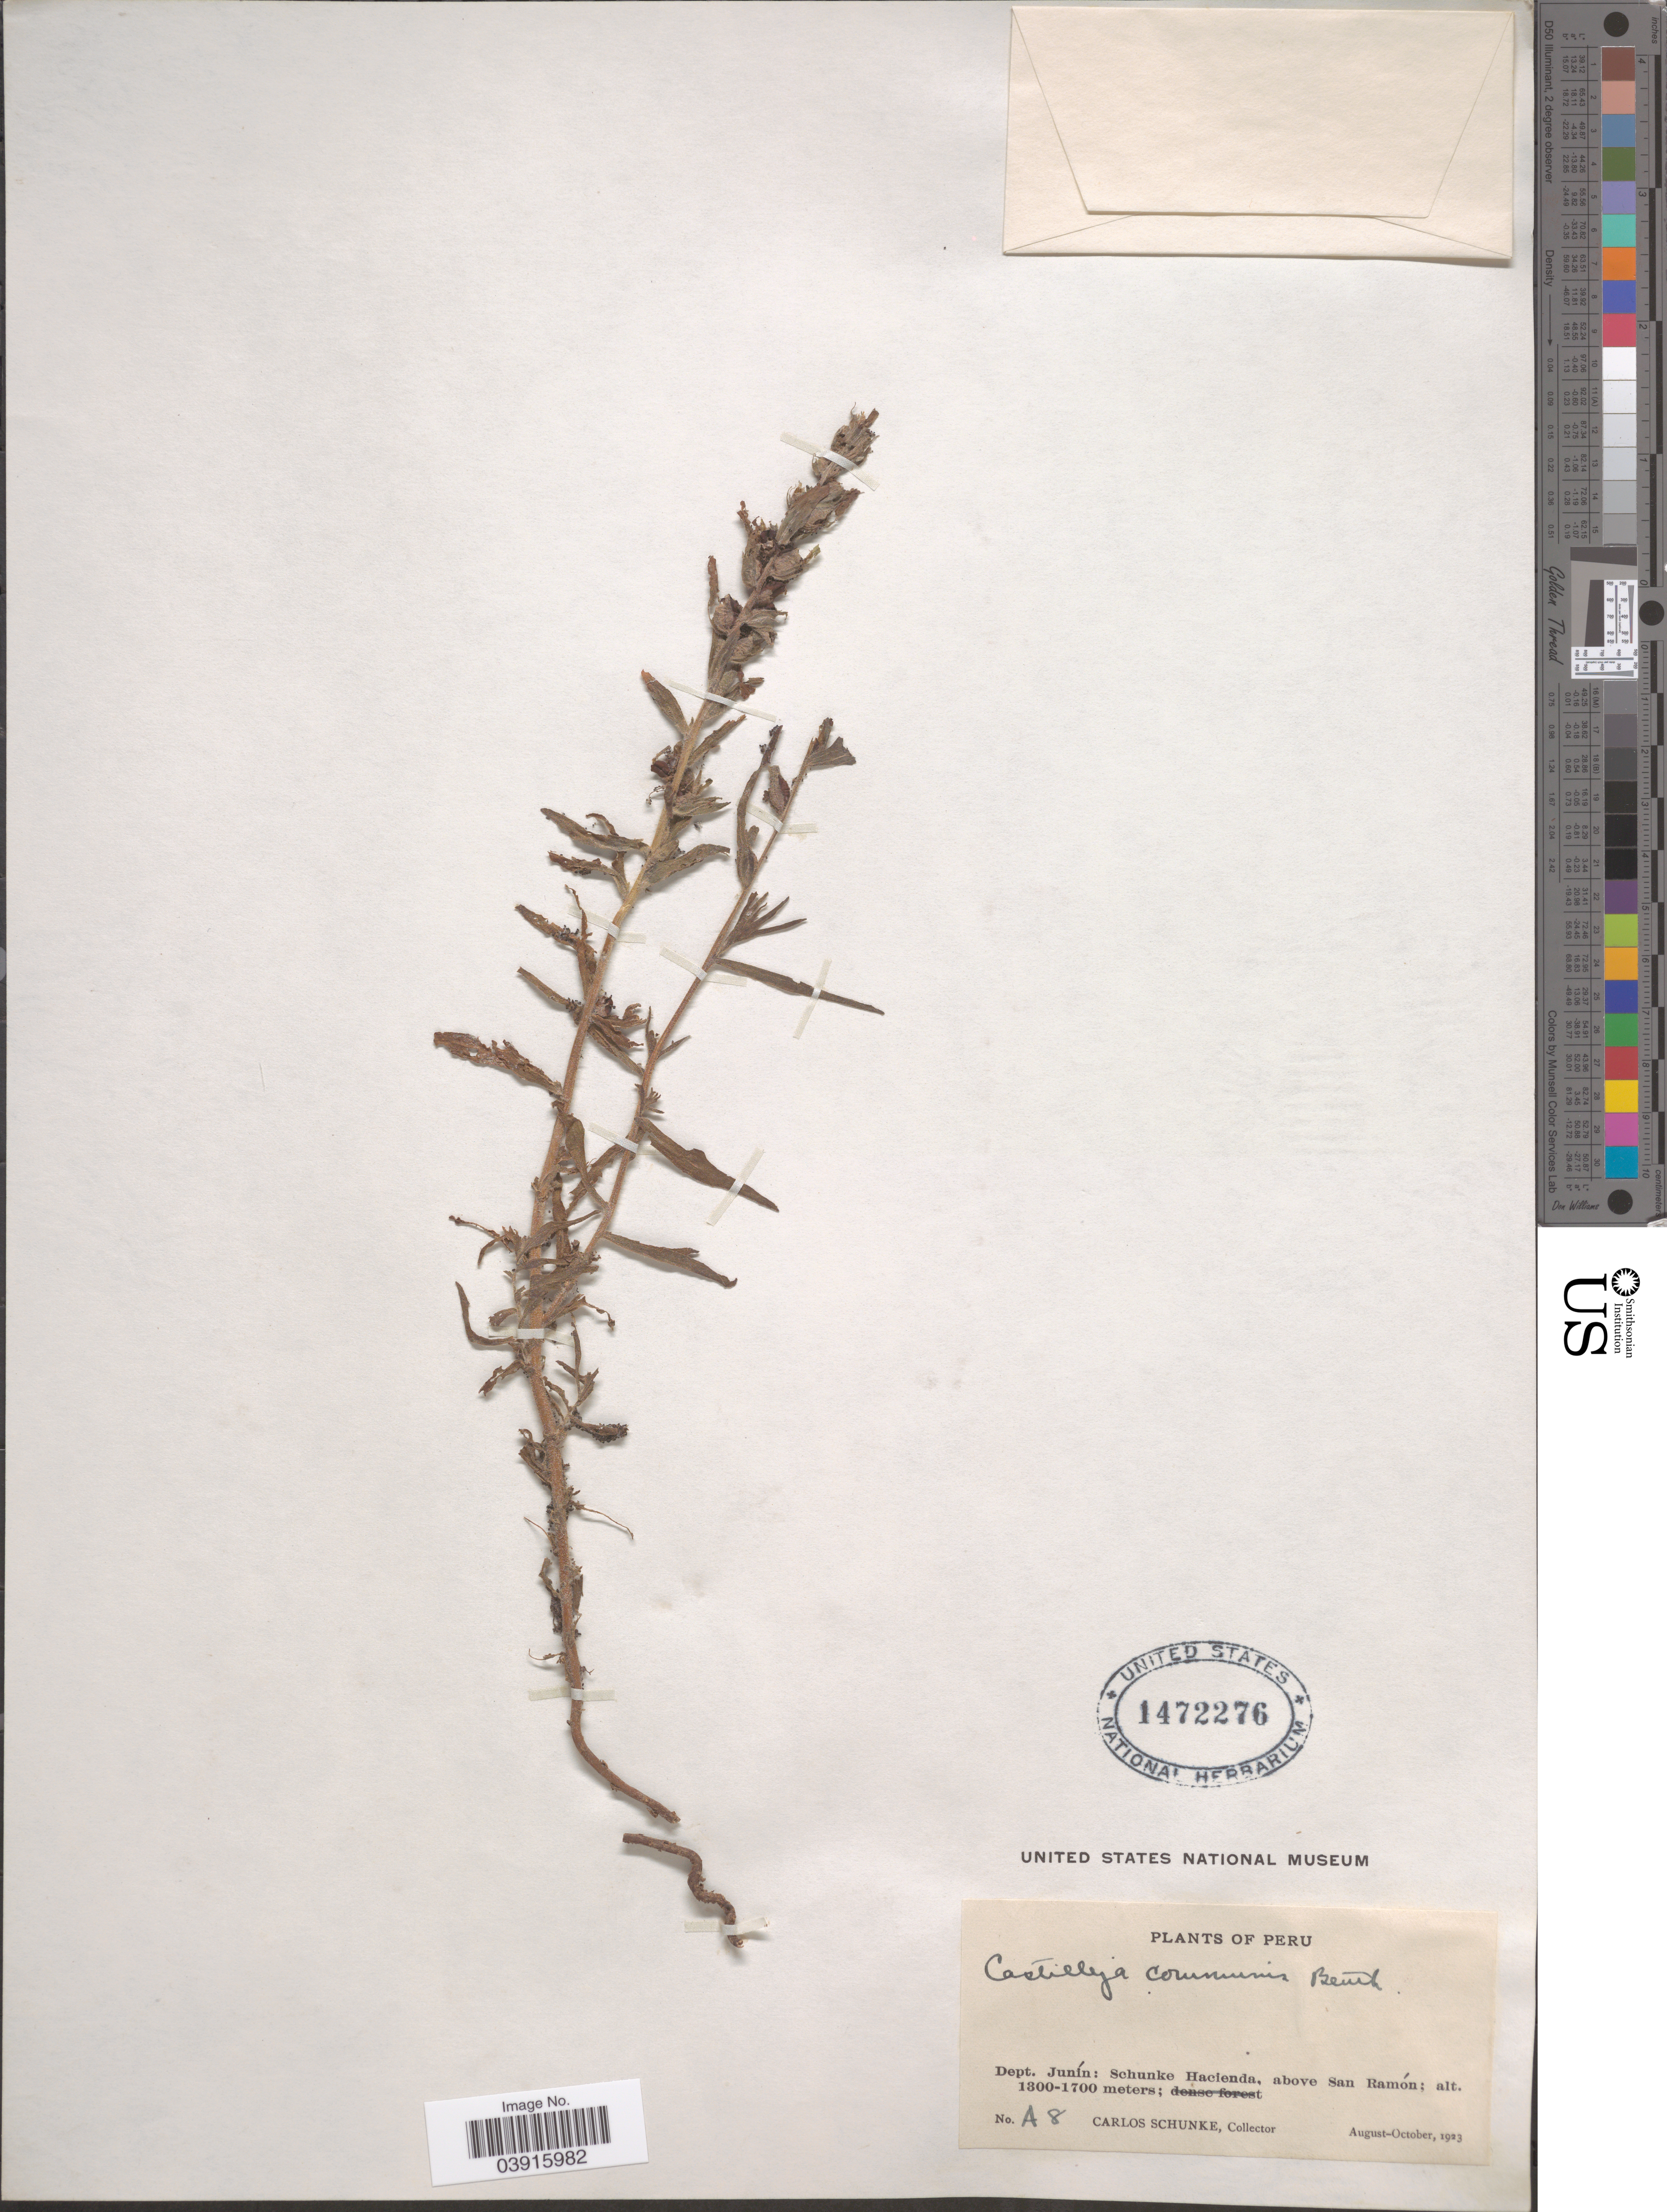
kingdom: Plantae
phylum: Tracheophyta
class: Magnoliopsida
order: Lamiales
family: Orobanchaceae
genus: Castilleja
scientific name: Castilleja communis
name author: Benth.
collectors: C. Schunke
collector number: A8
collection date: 1923-08/1923-10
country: Peru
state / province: Junín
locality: Dept. Junín: Schunke Hacienda, above San Ramón.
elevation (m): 1300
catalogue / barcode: US 1472276